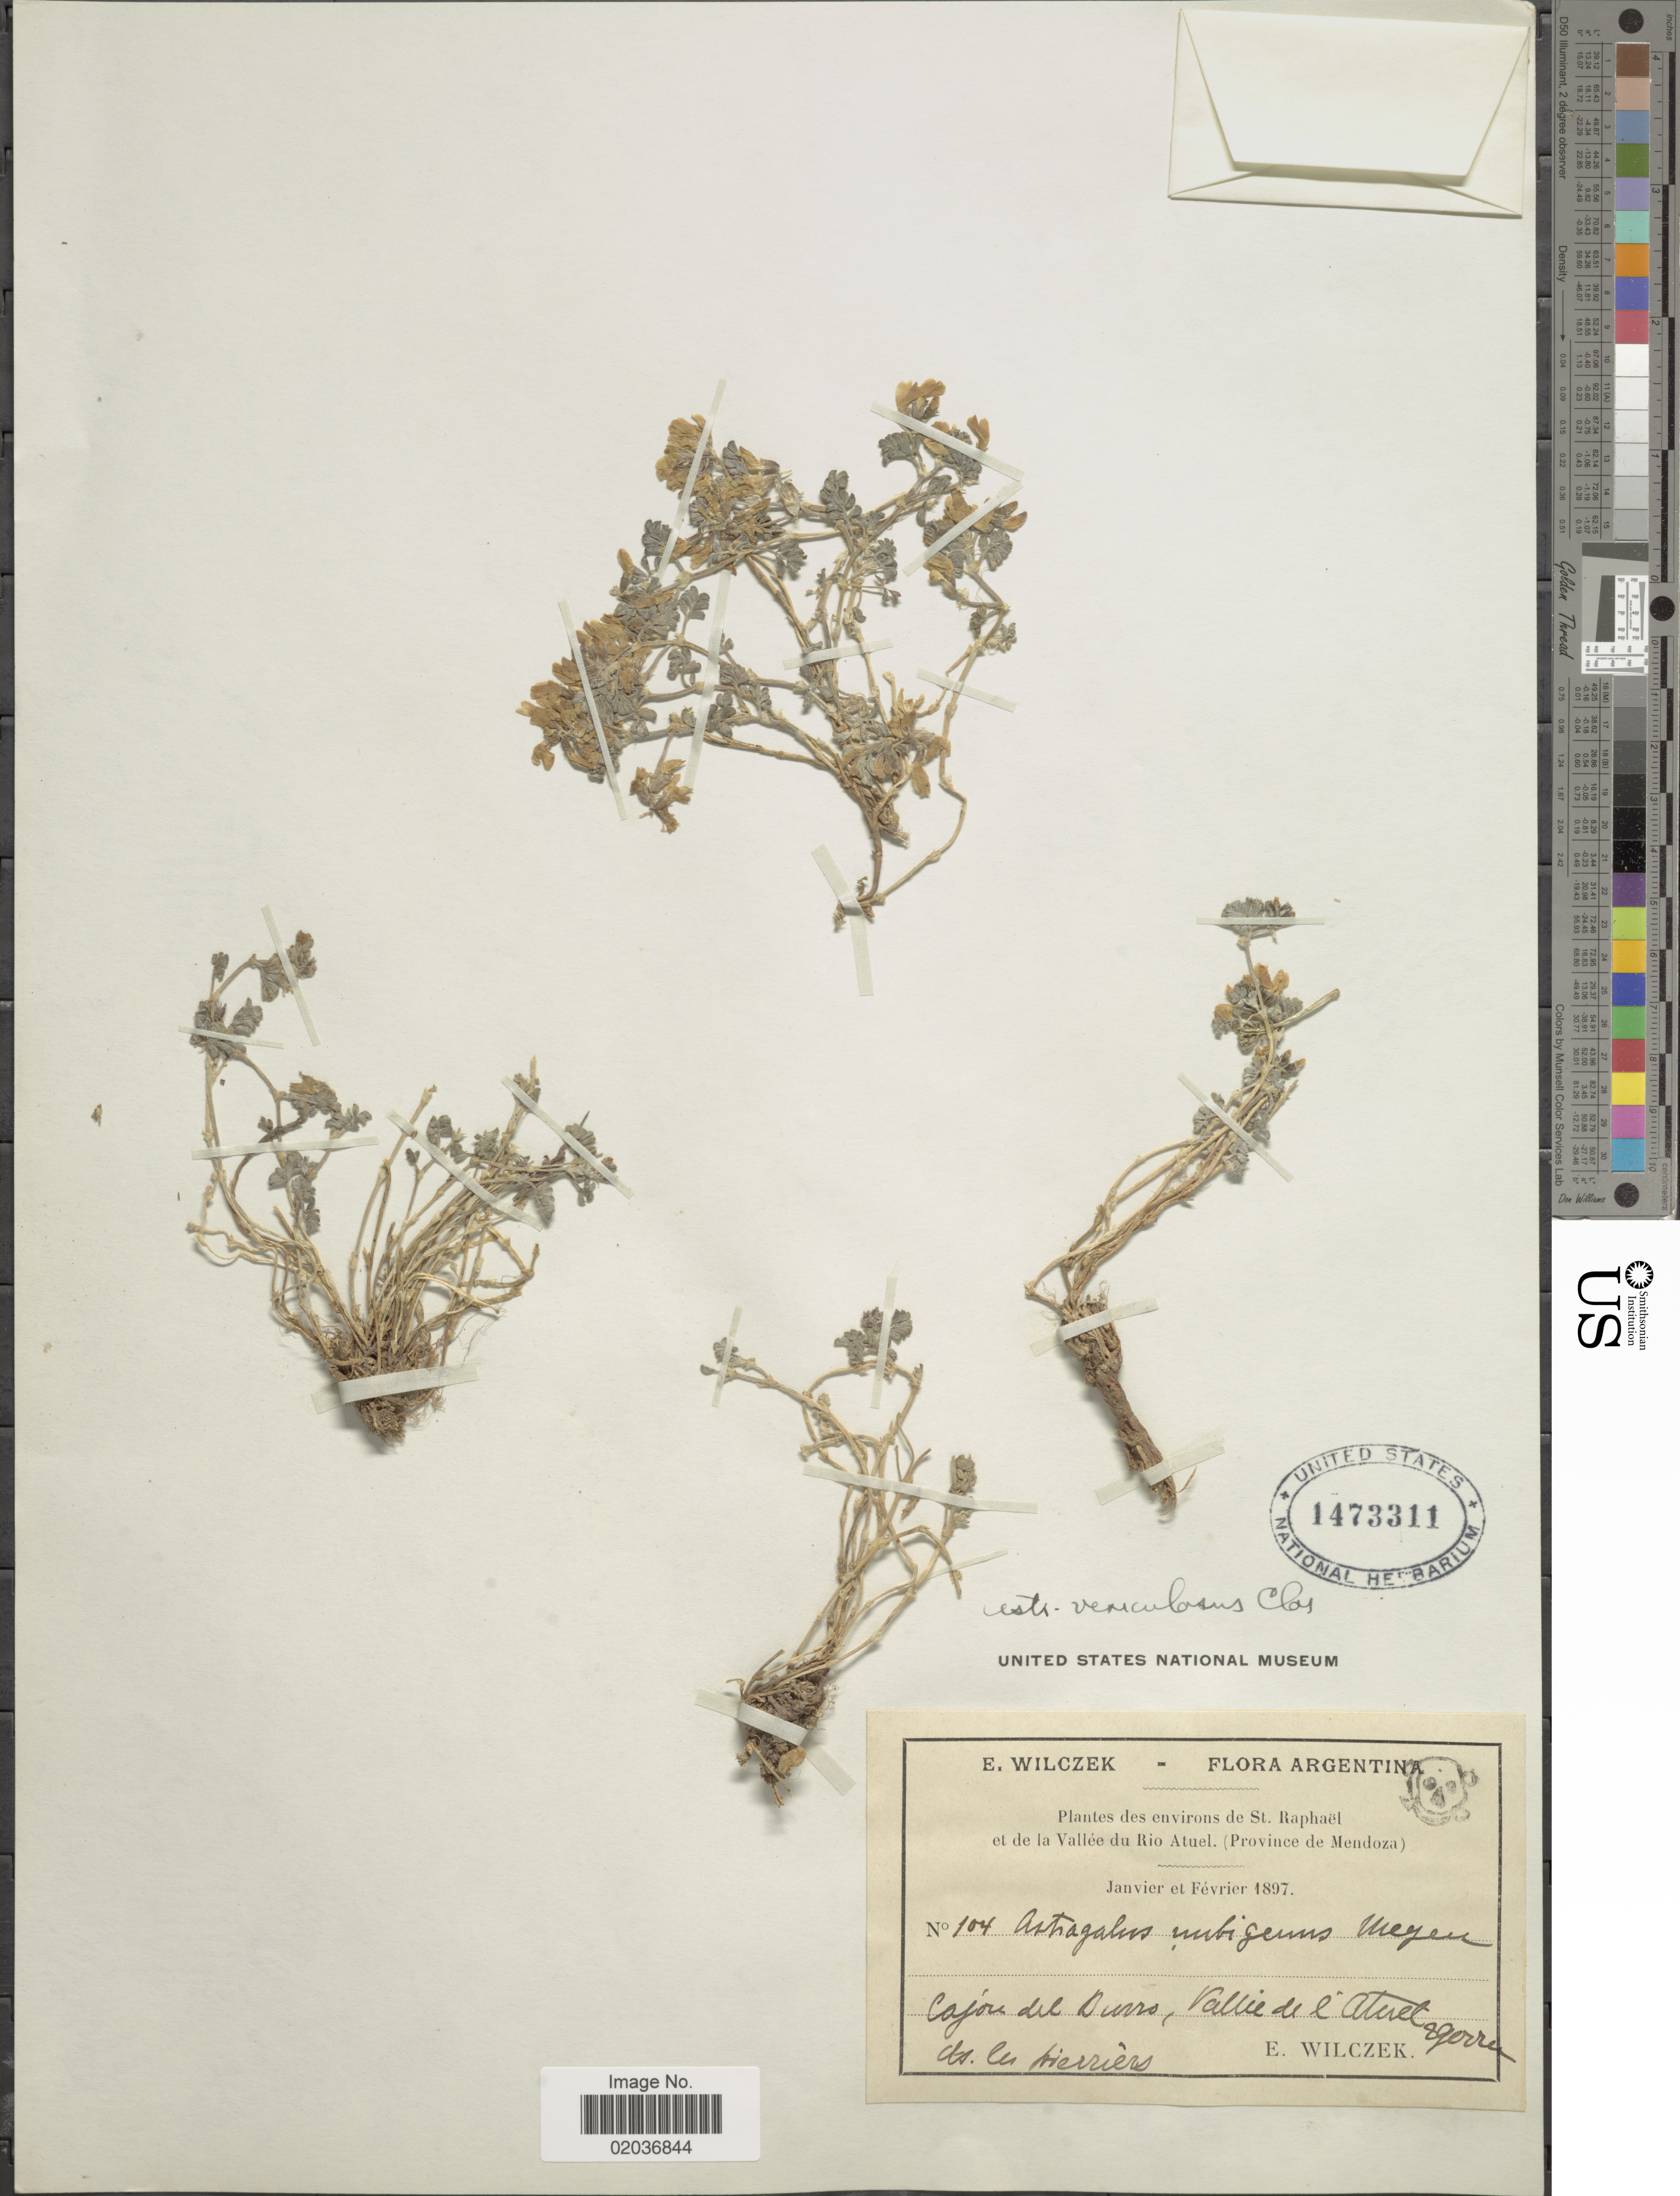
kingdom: Plantae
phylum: Tracheophyta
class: Magnoliopsida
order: Fabales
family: Fabaceae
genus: Astragalus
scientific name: Astragalus vesiculosus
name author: Clos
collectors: E. Wilczek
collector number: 104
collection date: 1897-01/1897-02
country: Argentina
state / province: Mendoza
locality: Environs de St Raphaël et de la Vallée du Rio Atuel, Cajon del Burro, Vallée de l'Atul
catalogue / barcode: US 1473311